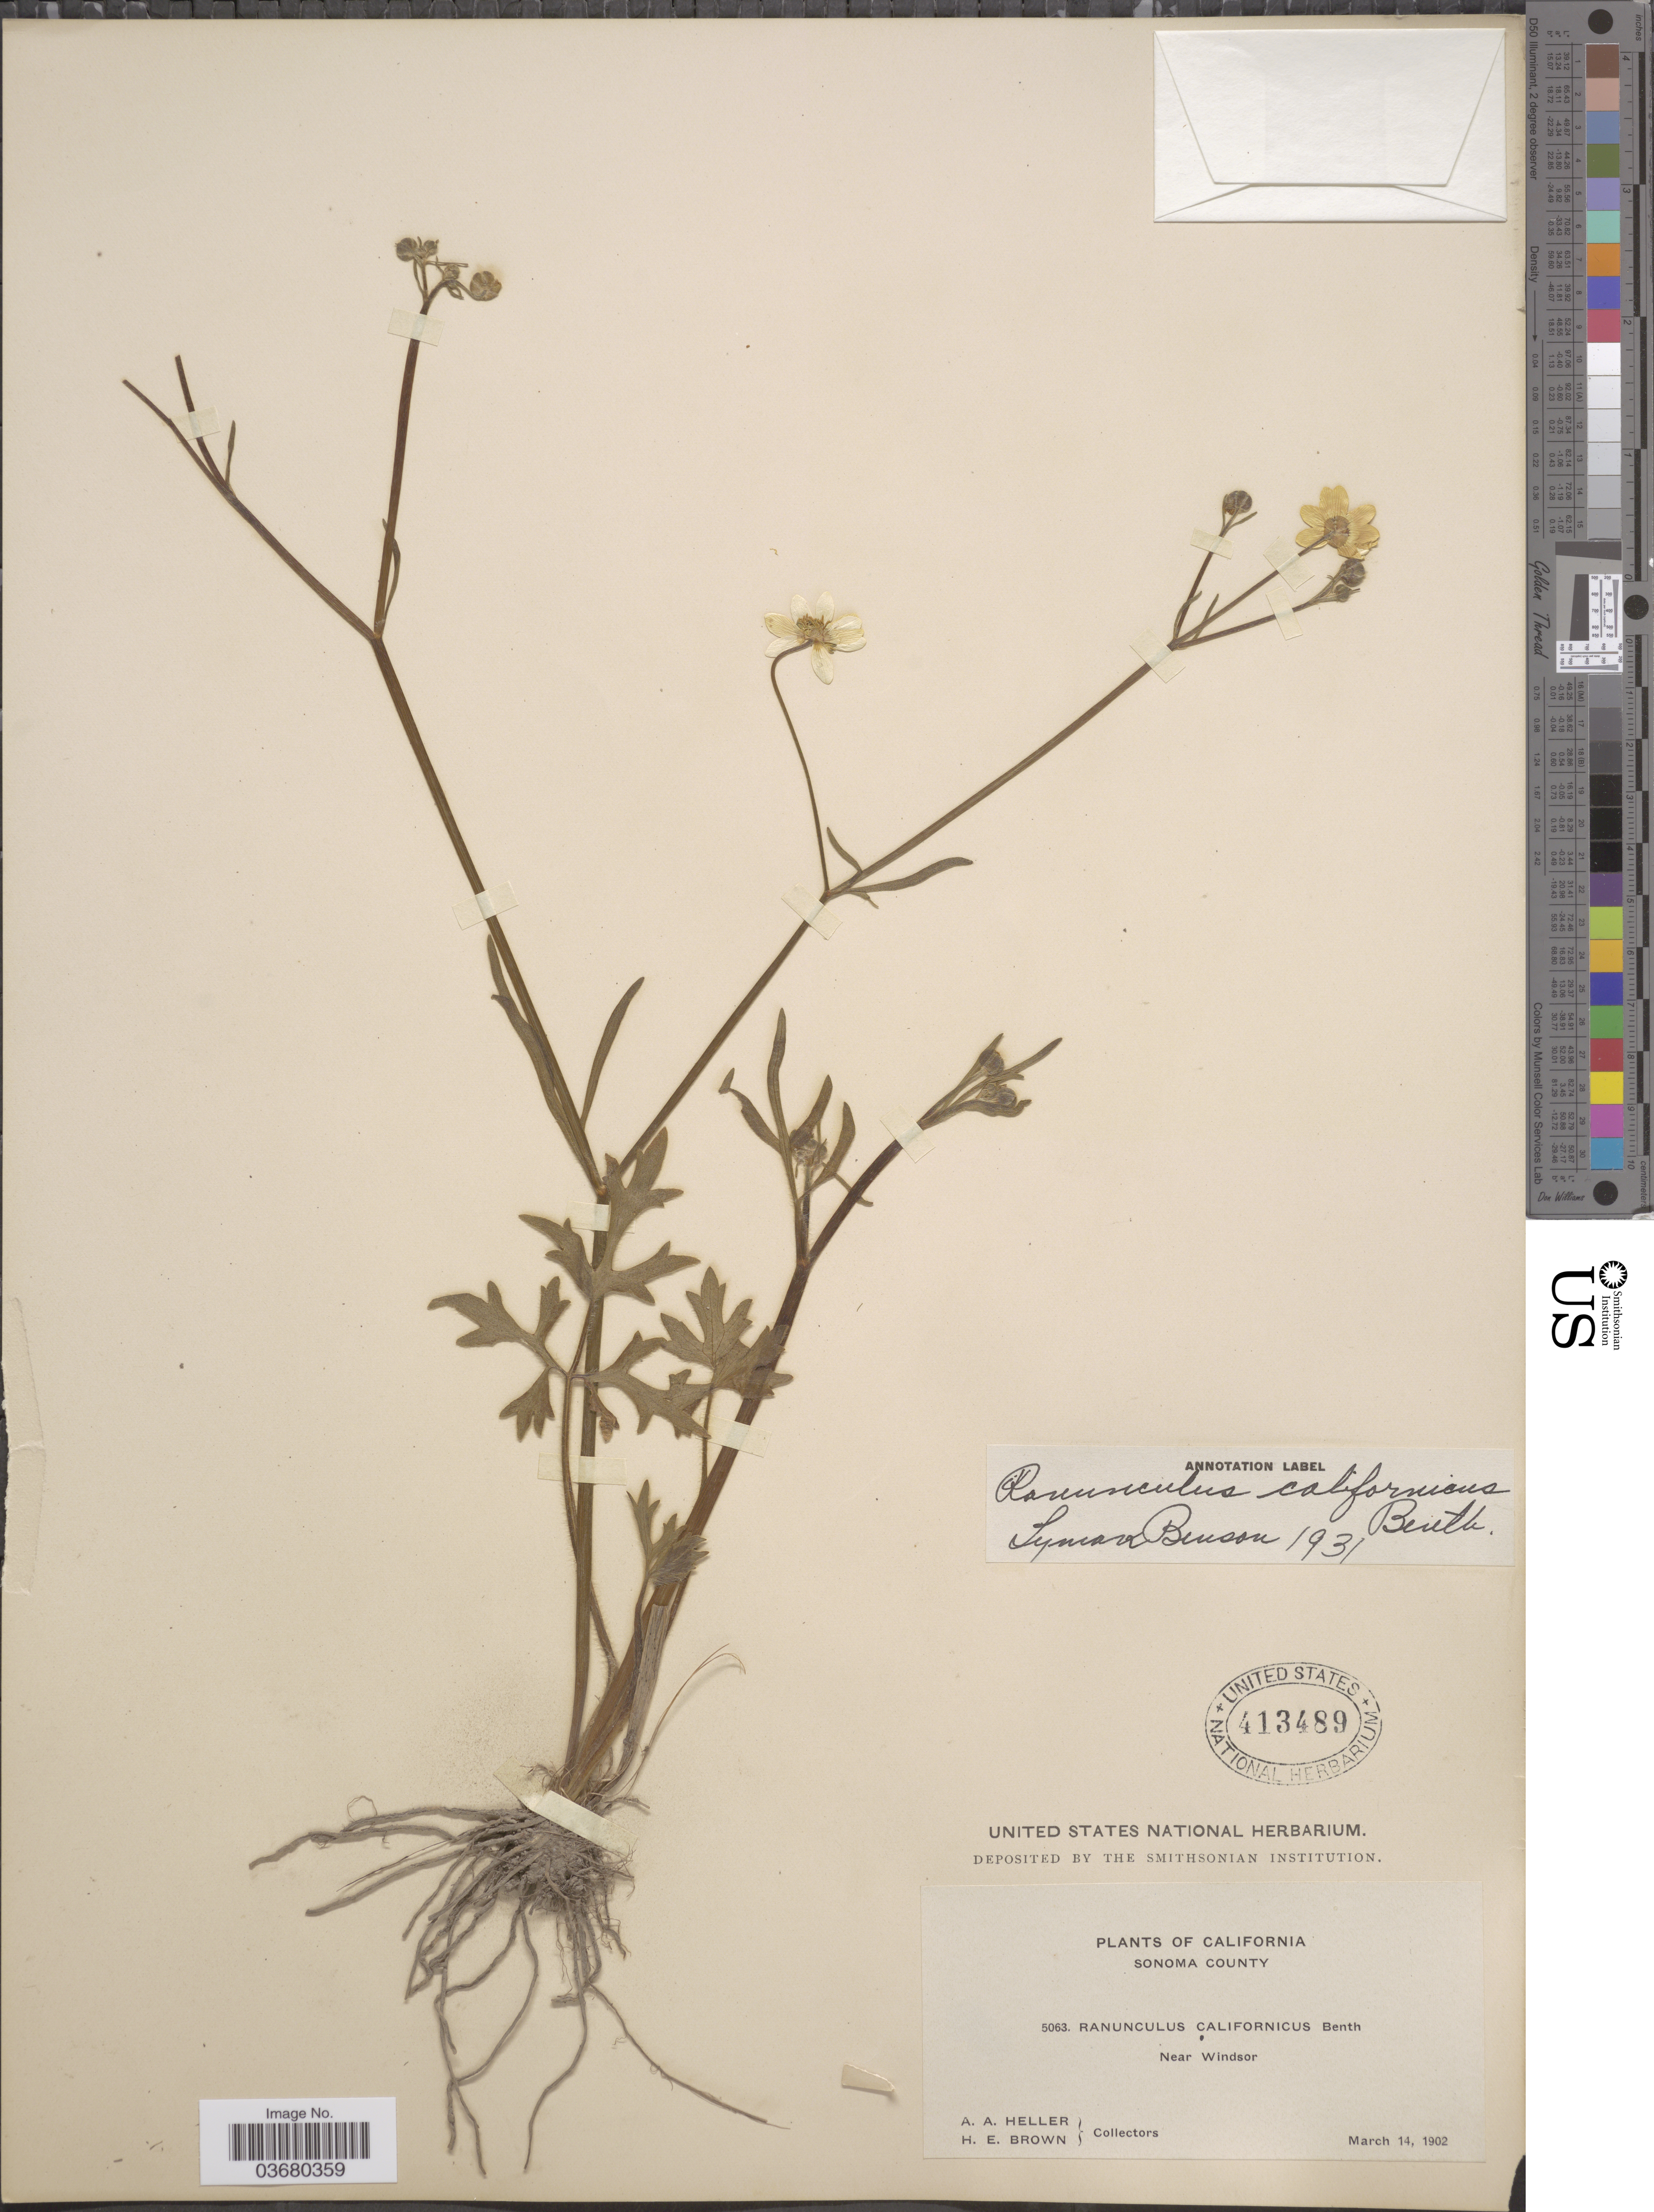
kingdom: Plantae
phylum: Tracheophyta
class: Magnoliopsida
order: Ranunculales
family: Ranunculaceae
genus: Ranunculus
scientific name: Ranunculus californicus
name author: Benth.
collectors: A. A. Heller & H. E. Brown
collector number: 5063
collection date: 1902-03-14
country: United States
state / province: California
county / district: Sonoma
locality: Sonoma County. Near Windsor.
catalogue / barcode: US 413489